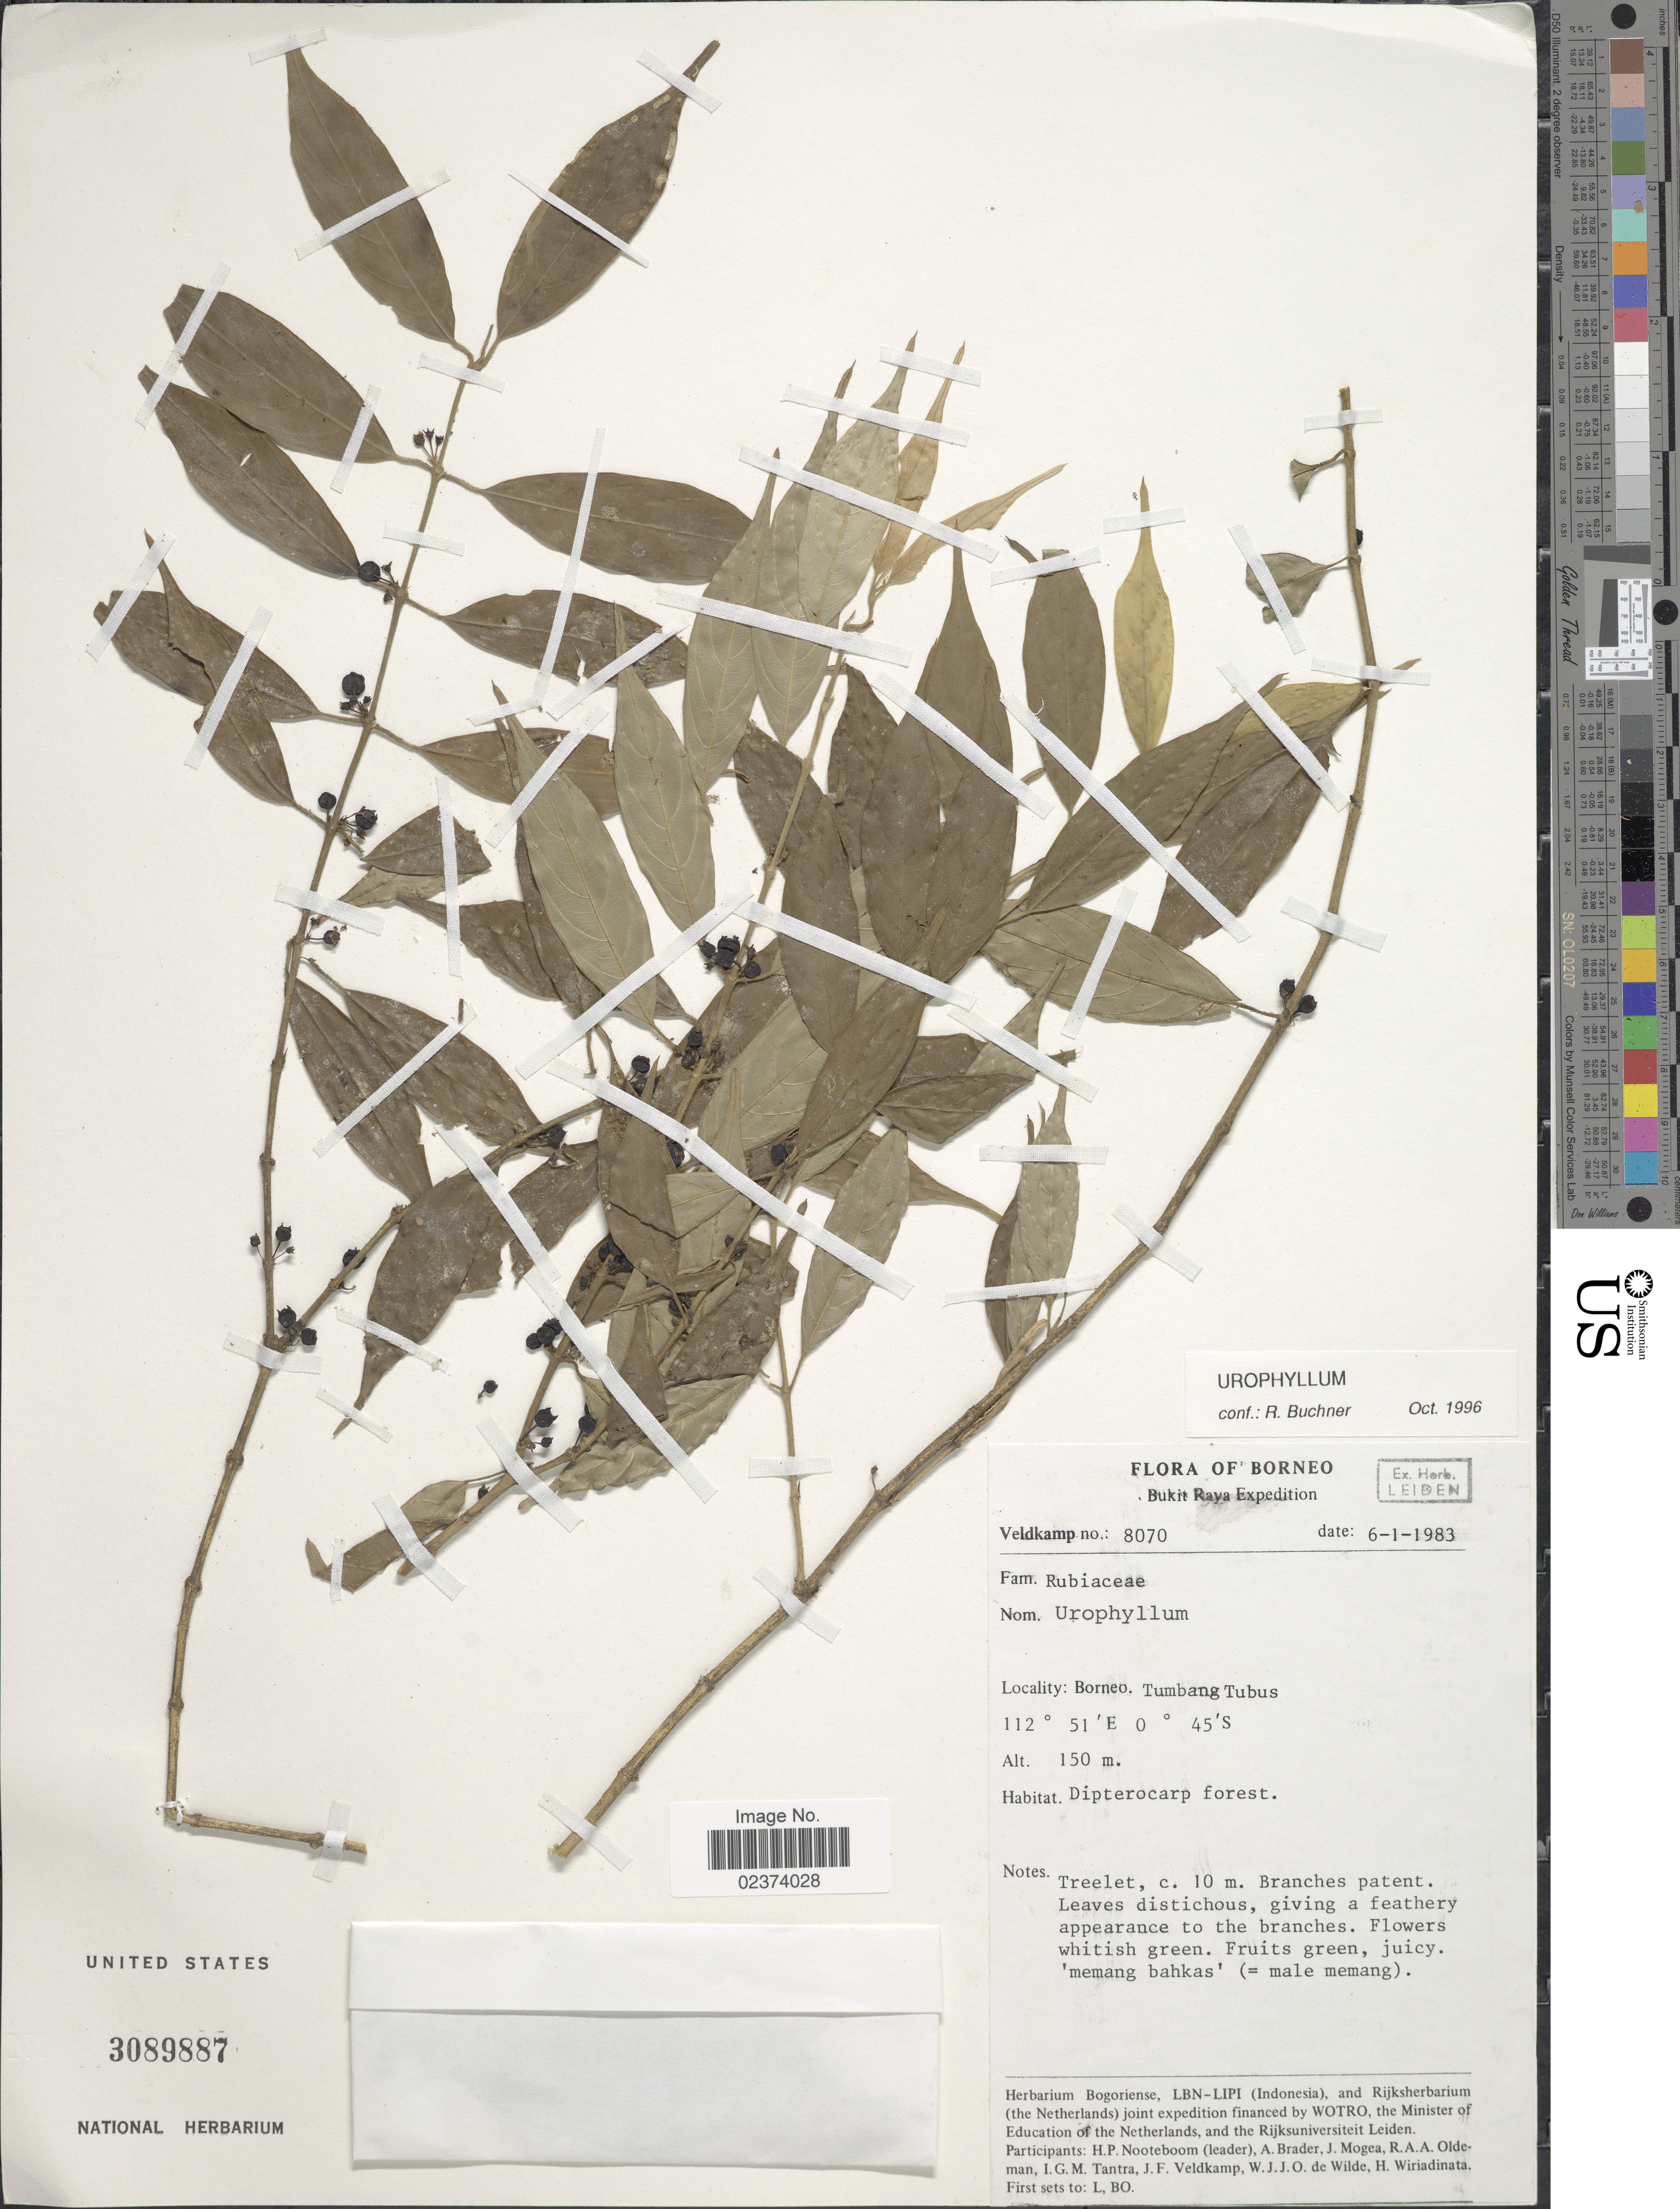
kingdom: Plantae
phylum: Tracheophyta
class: Magnoliopsida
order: Gentianales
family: Rubiaceae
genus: Urophyllum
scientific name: Urophyllum sp.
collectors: H. P. Nooteboom, A. Brader, J. Mogea, R. Oldeman & et al.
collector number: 8070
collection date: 1983-01-06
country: Indonesia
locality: Borneo, Bukit Raya, Borneo, Tumbang Tapi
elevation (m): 150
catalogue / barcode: US 3089887